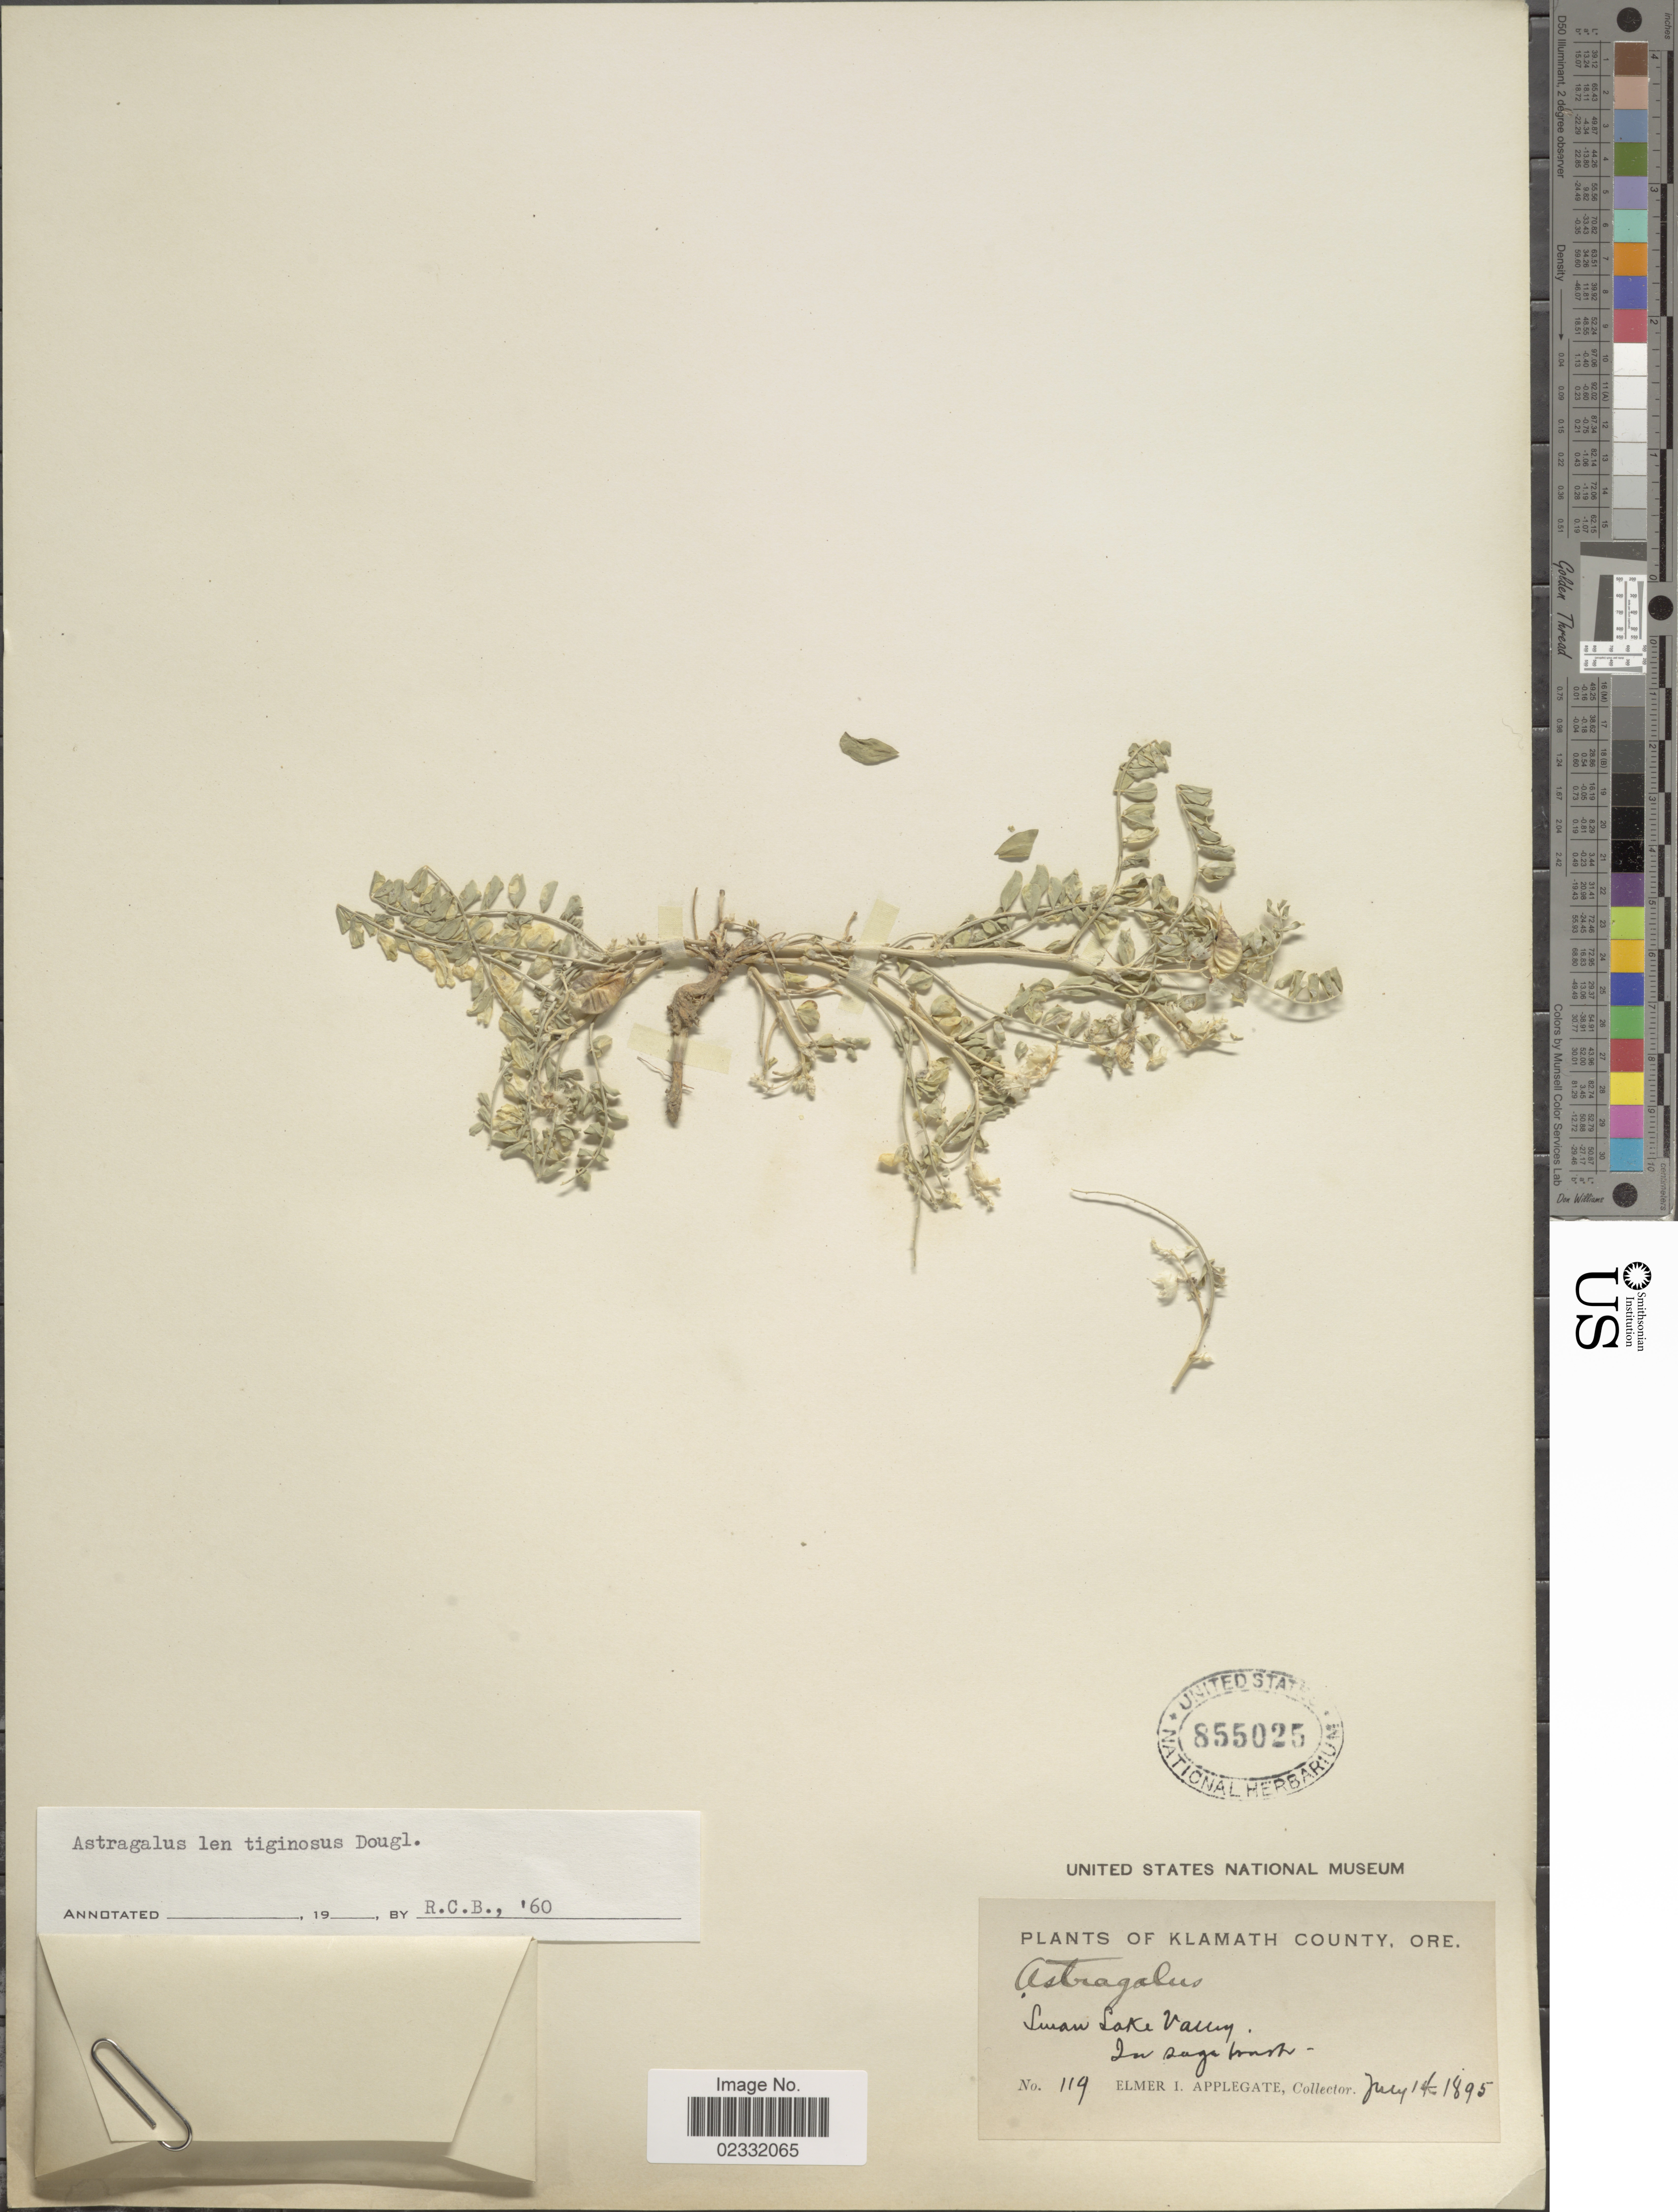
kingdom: Plantae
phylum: Tracheophyta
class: Magnoliopsida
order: Fabales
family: Fabaceae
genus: Astragalus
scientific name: Astragalus lentiginosus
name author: Douglas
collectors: E. I. Applegate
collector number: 119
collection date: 1895-07-14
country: United States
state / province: Oregon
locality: Klamath County. Swan Lake Valley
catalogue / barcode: US 855025